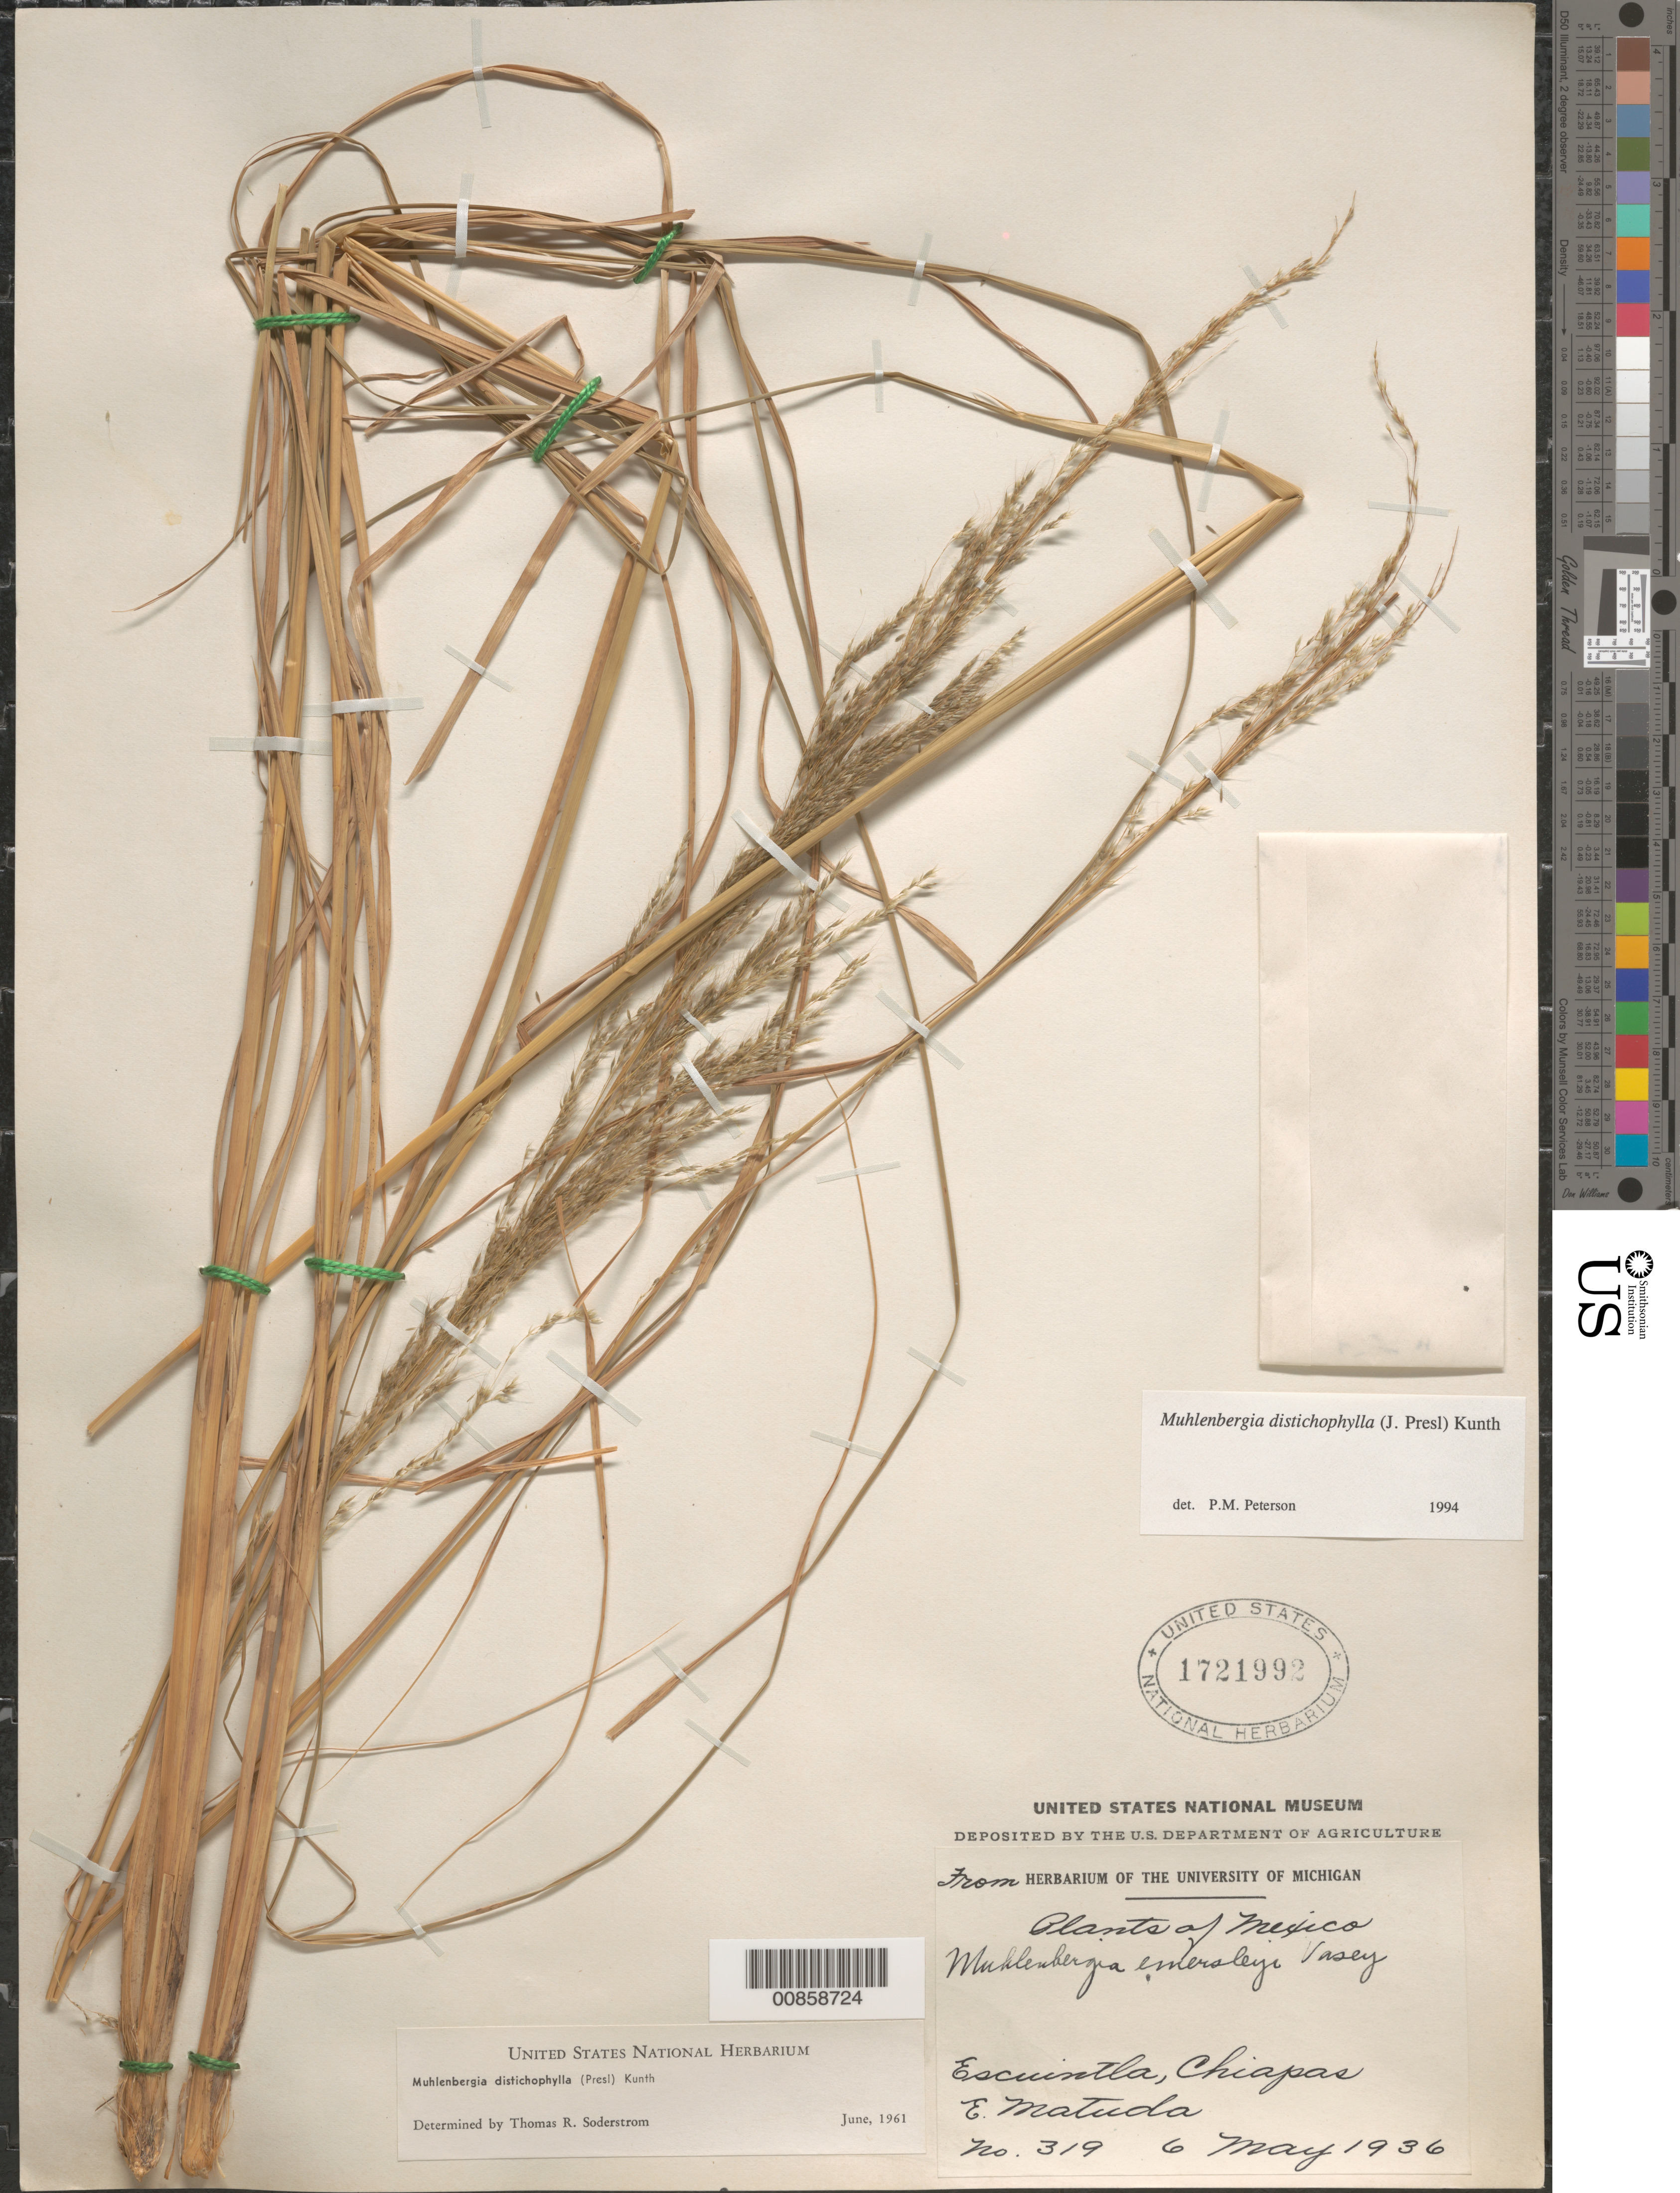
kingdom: Plantae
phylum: Tracheophyta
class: Liliopsida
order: Poales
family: Poaceae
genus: Muhlenbergia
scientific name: Muhlenbergia distichophylla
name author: (J. Presl) Kunth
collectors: E. Matuda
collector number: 319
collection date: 1936-05-06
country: Mexico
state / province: Chiapas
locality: Escuintla.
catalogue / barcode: US 1721992